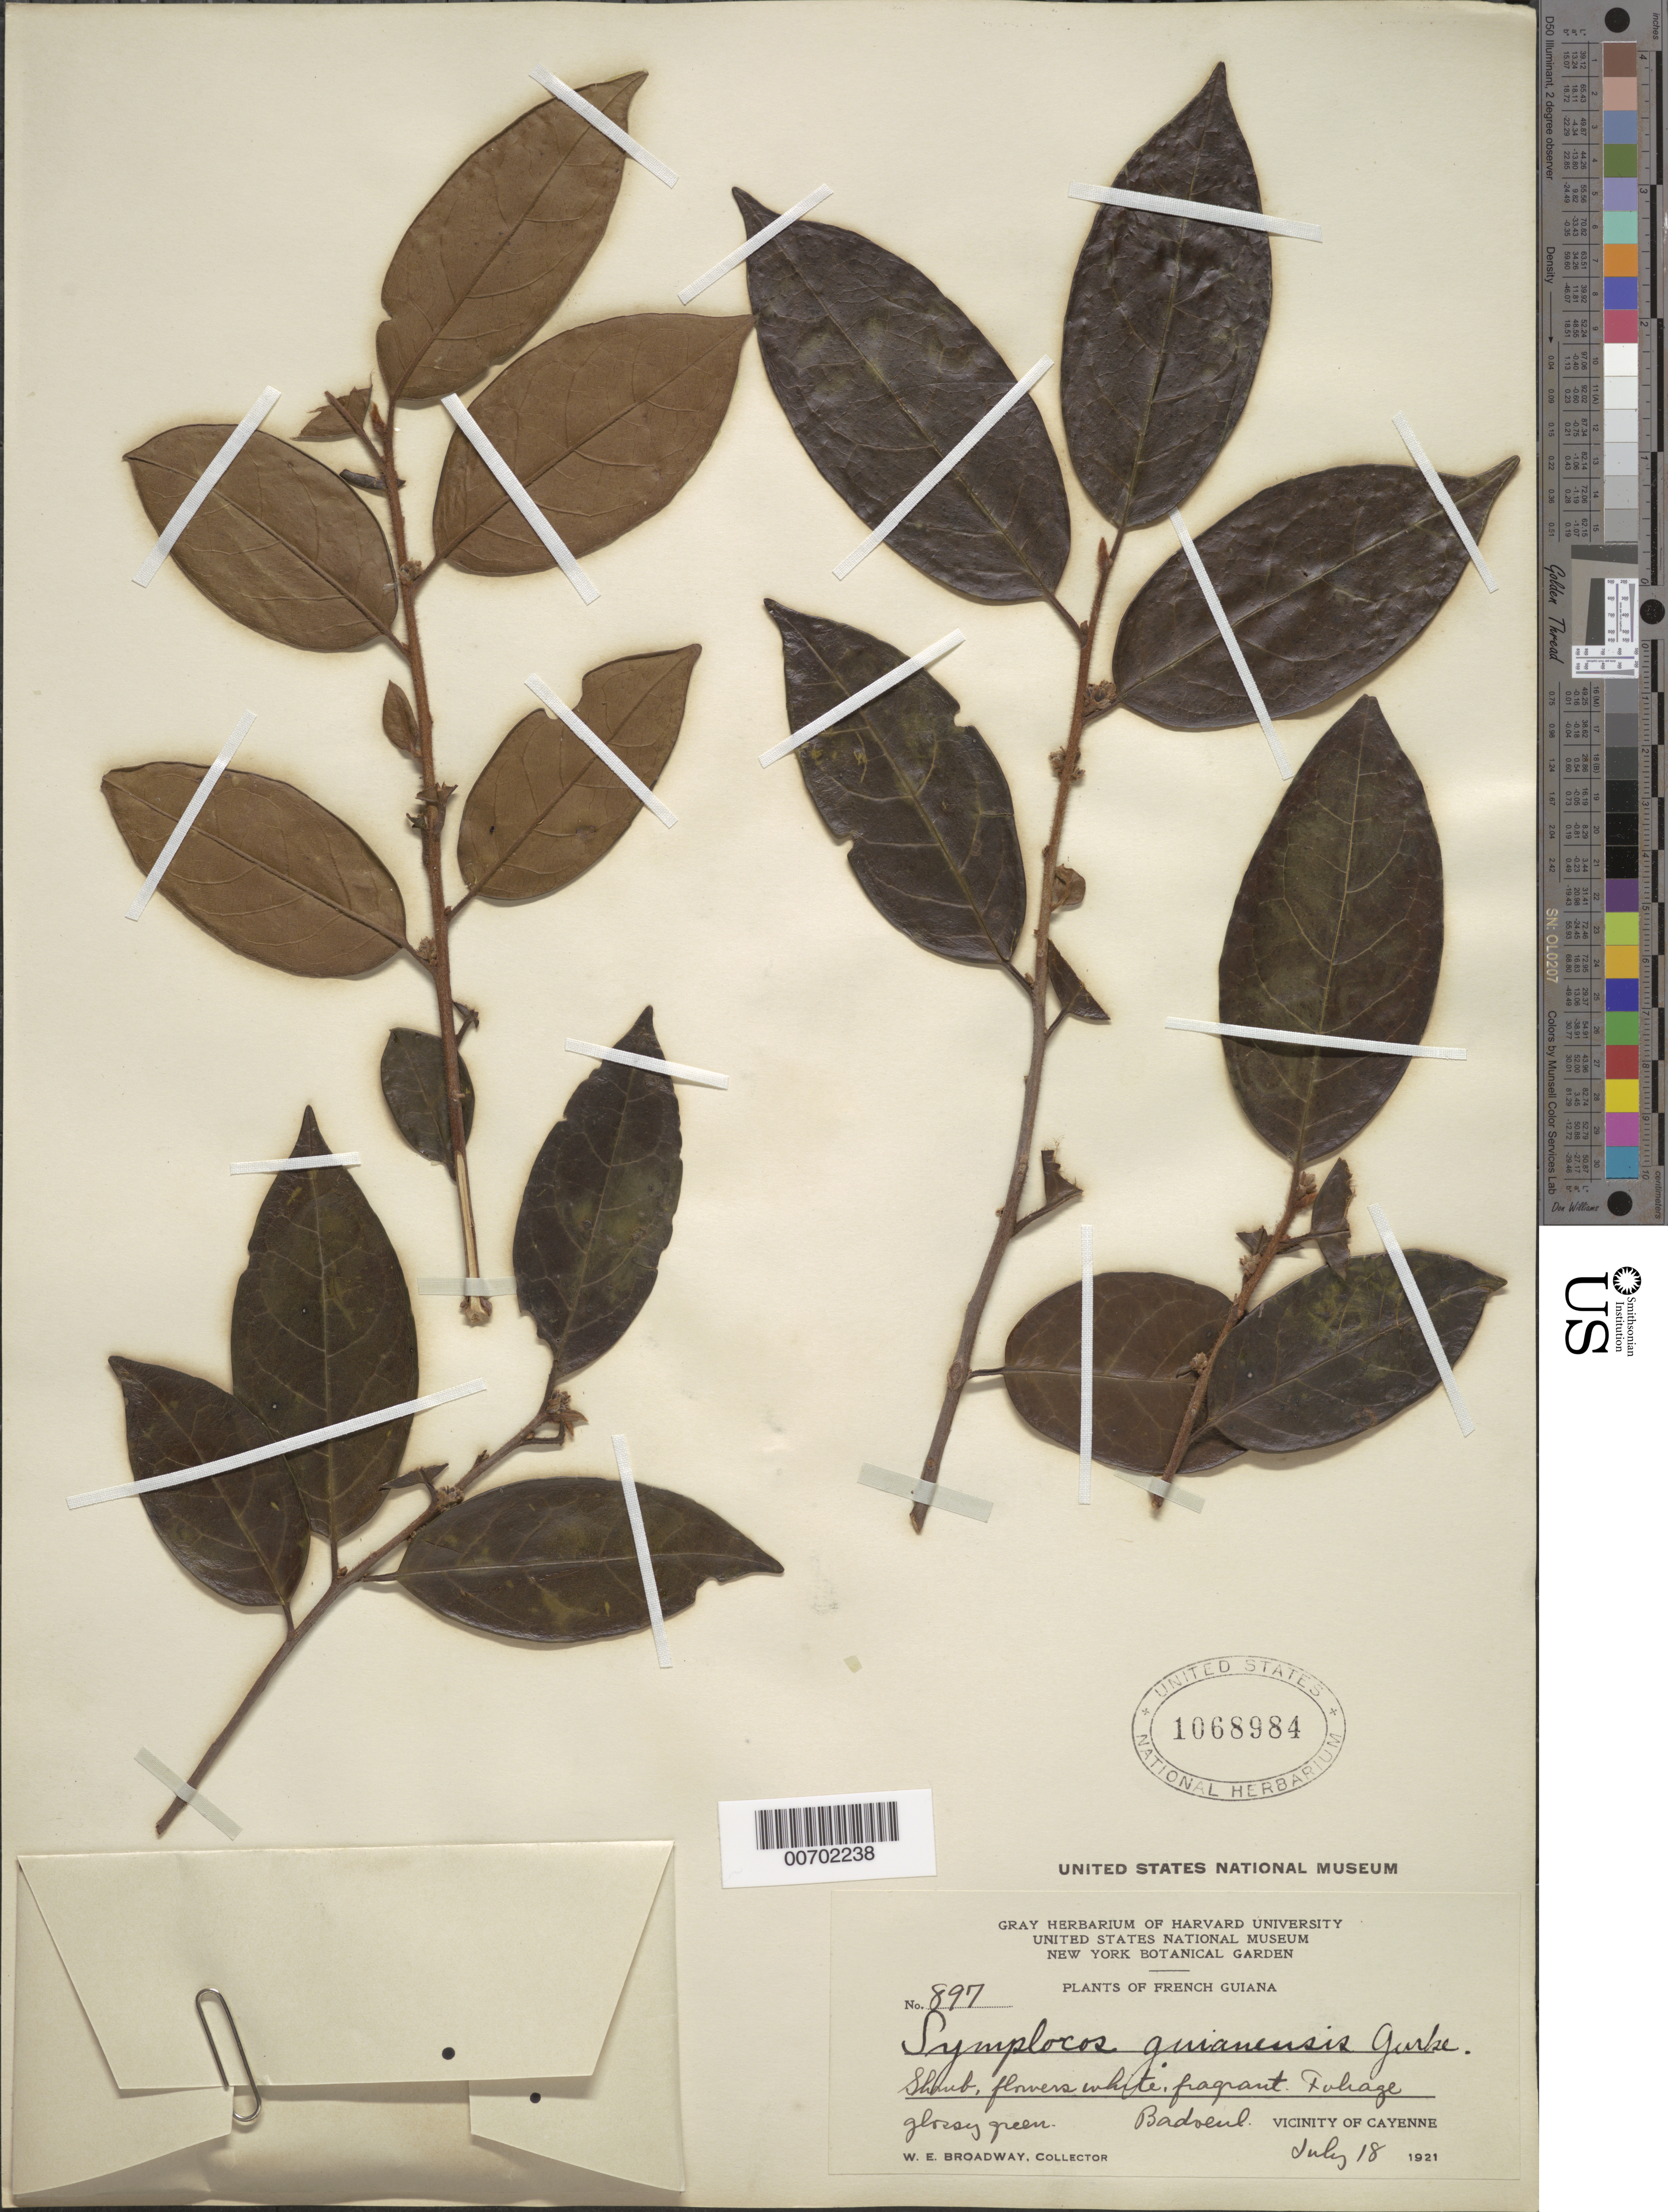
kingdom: Plantae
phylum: Tracheophyta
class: Magnoliopsida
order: Ericales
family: Symplocaceae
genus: Symplocos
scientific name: Symplocos guianensis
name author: (Aubl.) Gürke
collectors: W. E. Broadway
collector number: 897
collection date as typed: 18-Jul-21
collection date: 1921-07-18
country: French Guiana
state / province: Cayenne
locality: Cayenne, vic., Badoeul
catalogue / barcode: US 1068984